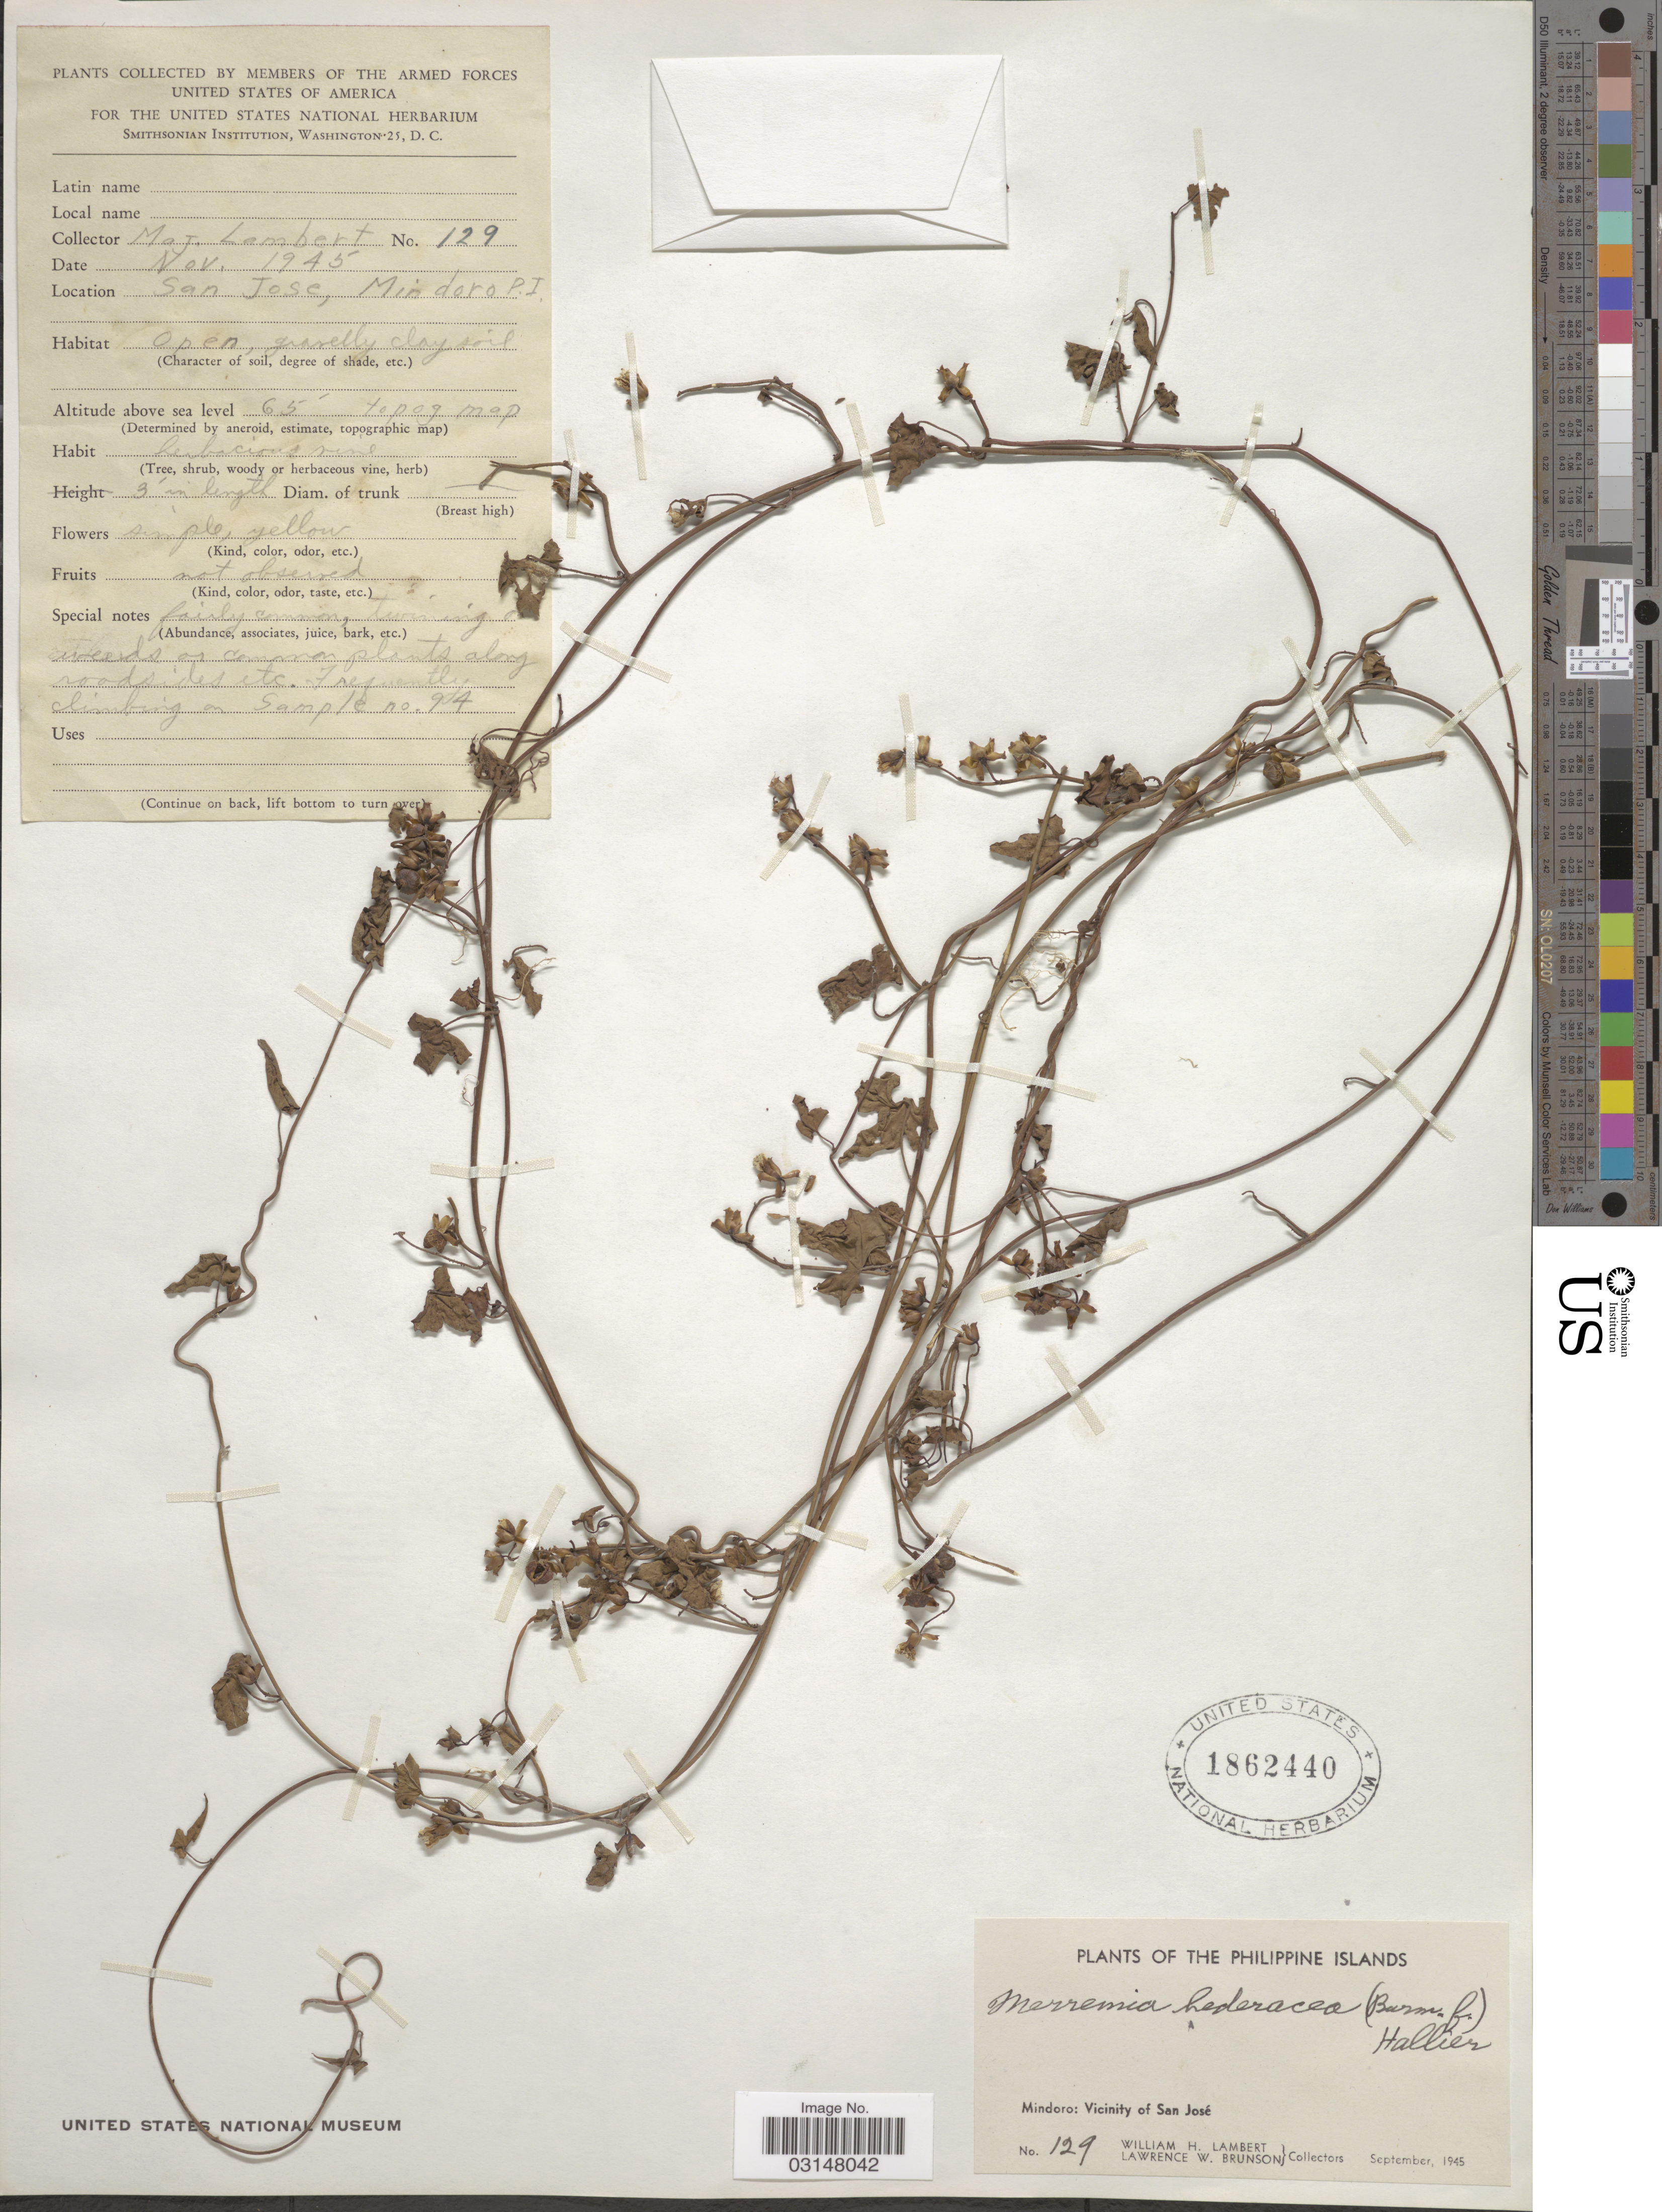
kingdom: Plantae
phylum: Tracheophyta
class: Magnoliopsida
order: Solanales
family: Convolvulaceae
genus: Merremia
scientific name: Merremia hederacea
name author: (Burm. f.) Hallier f.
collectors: W. Lambert & L. Brunson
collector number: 129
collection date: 1945-09/1945-11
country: Philippines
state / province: Mimaropa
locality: Mindoro: Vicinity of San José. P. I.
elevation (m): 20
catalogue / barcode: US 1862440